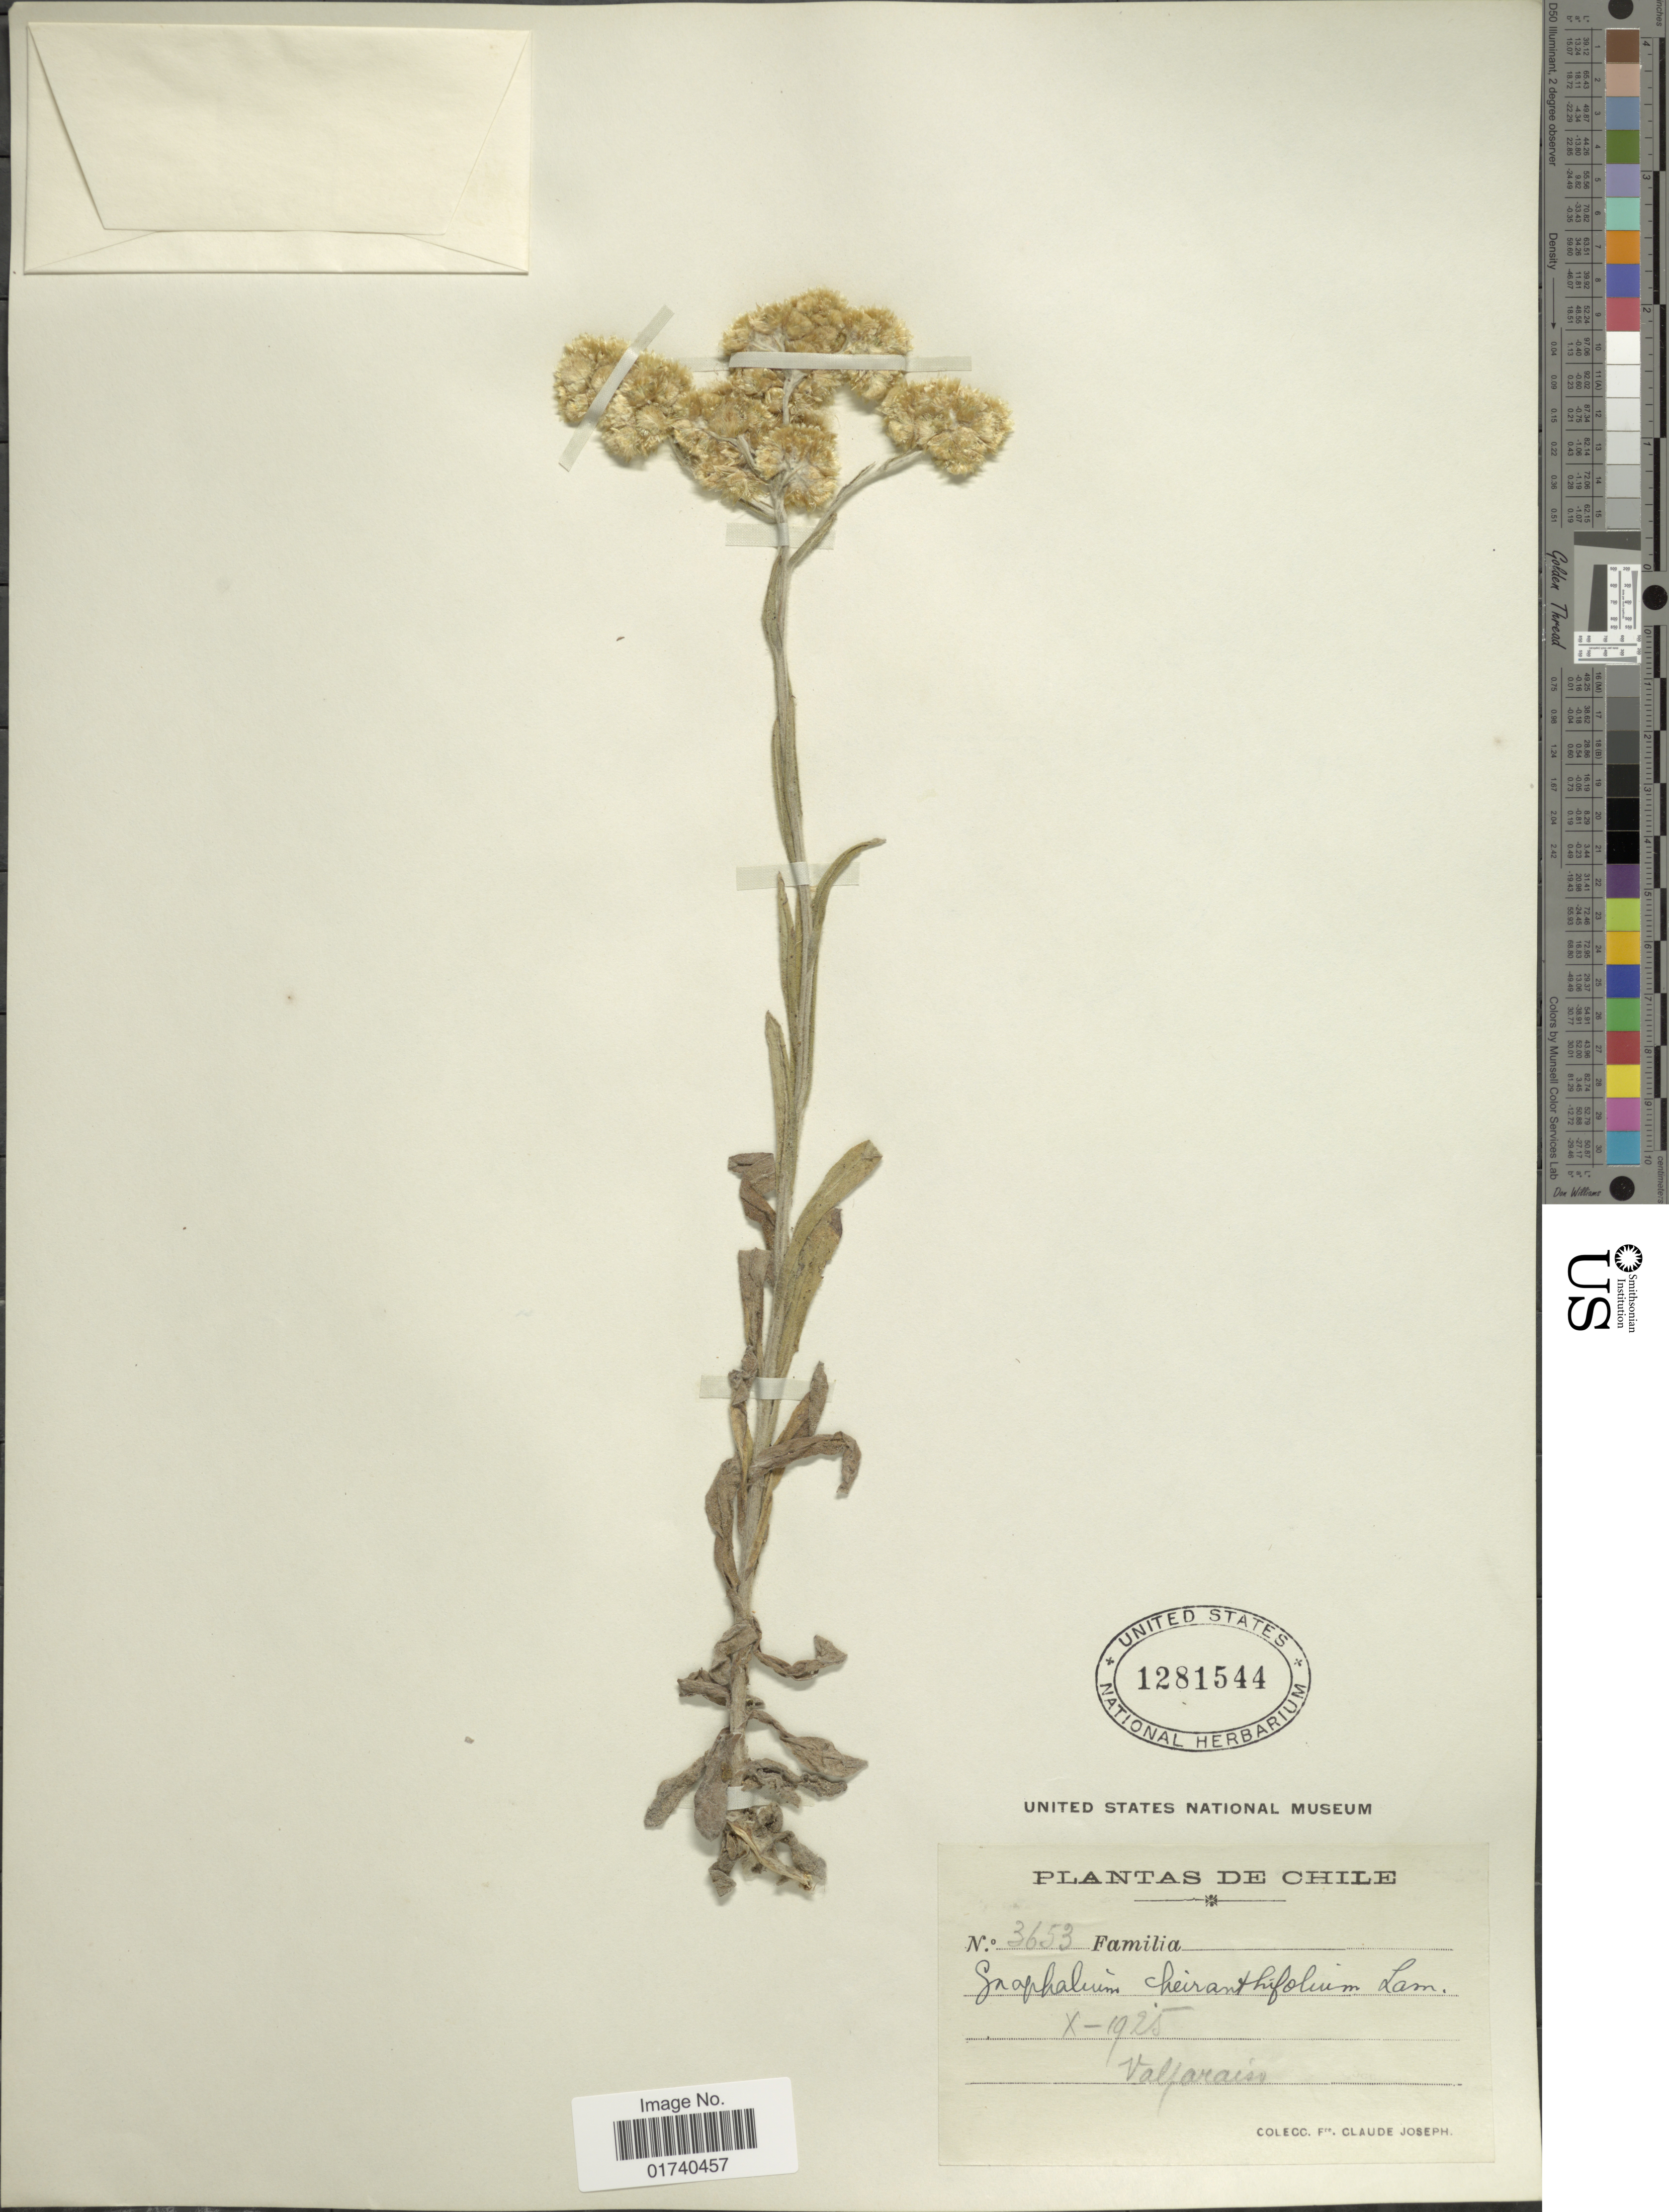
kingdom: Plantae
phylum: Tracheophyta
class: Magnoliopsida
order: Asterales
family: Asteraceae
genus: Pseudognaphalium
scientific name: Pseudognaphalium cheiranthifolium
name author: (Lam.) Hilliard & B.L. Burtt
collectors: Bro. Claude-Joseph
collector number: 3653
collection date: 1925-10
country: Chile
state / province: Valparaíso (V)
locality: Valparaiso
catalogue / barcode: US 1281544